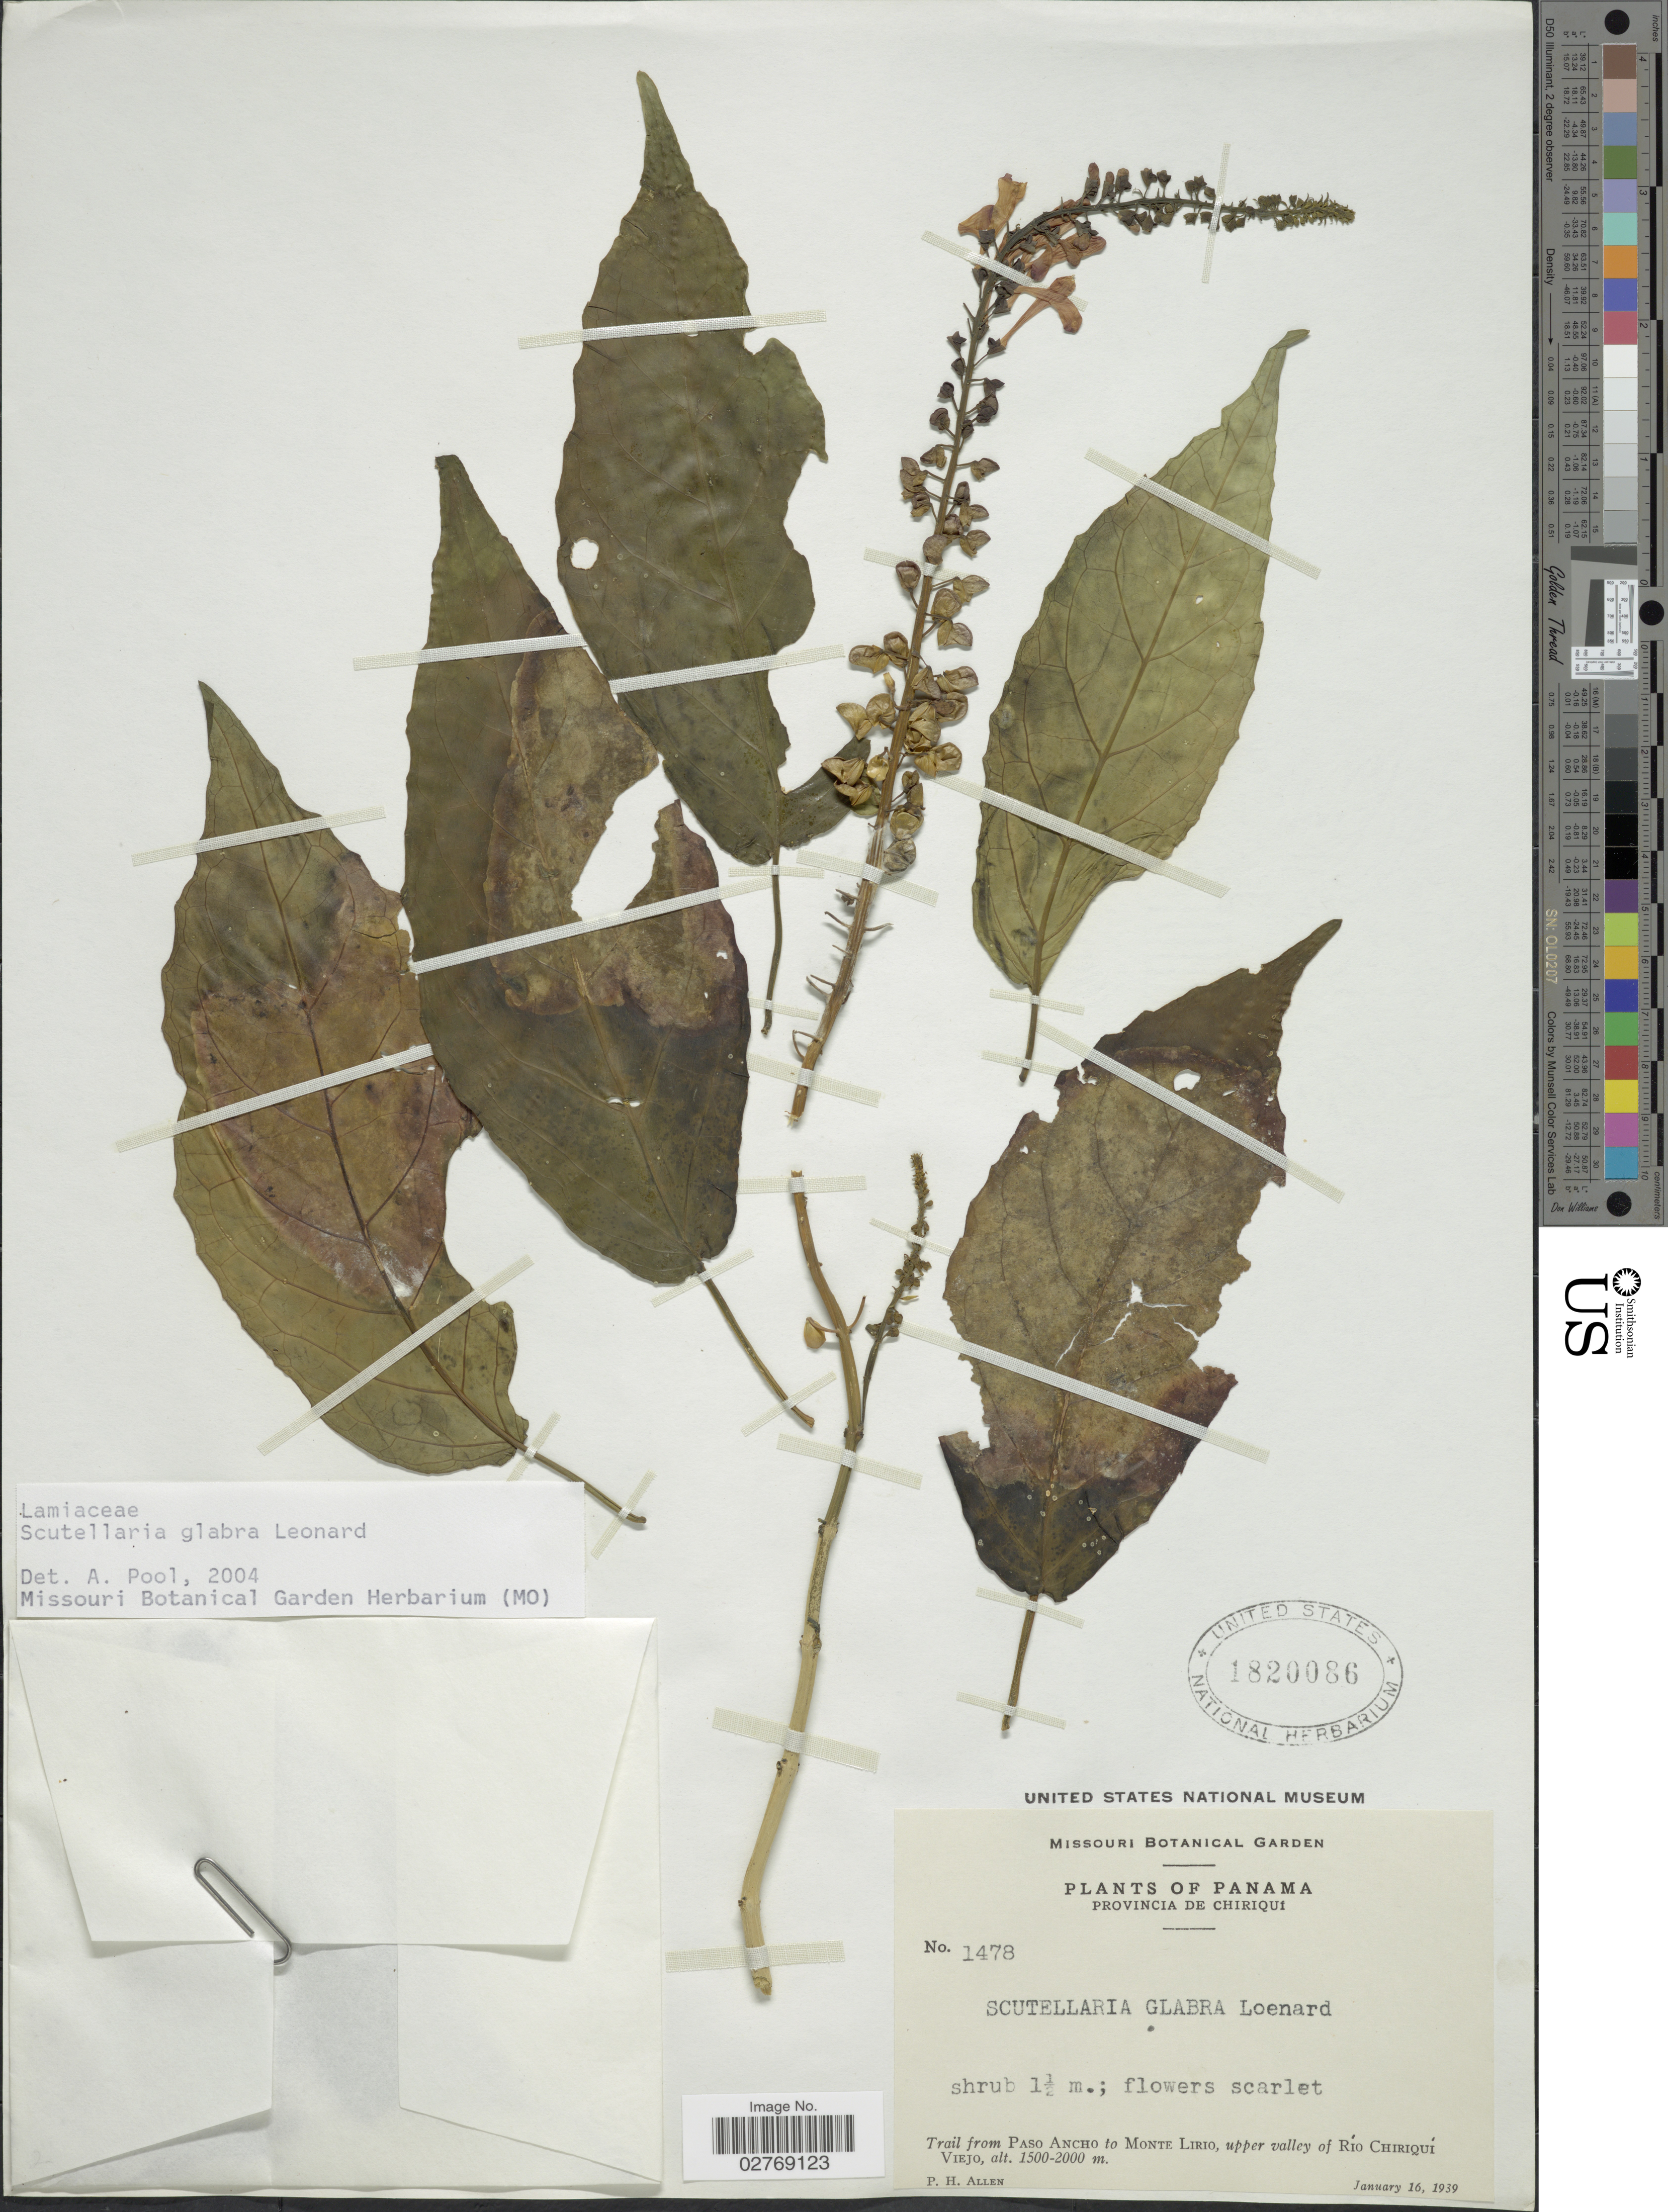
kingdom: Plantae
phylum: Tracheophyta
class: Magnoliopsida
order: Lamiales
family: Lamiaceae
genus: Scutellaria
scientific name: Scutellaria glabra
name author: Leonard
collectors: P. H. Allen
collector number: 1478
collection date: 1939-01-16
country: Panama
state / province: Chiriqui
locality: Trail from Paso Ancho to Monte Lirio, upper valley of Rio Chiriquí Viejo.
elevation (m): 1500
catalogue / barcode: US 1820086